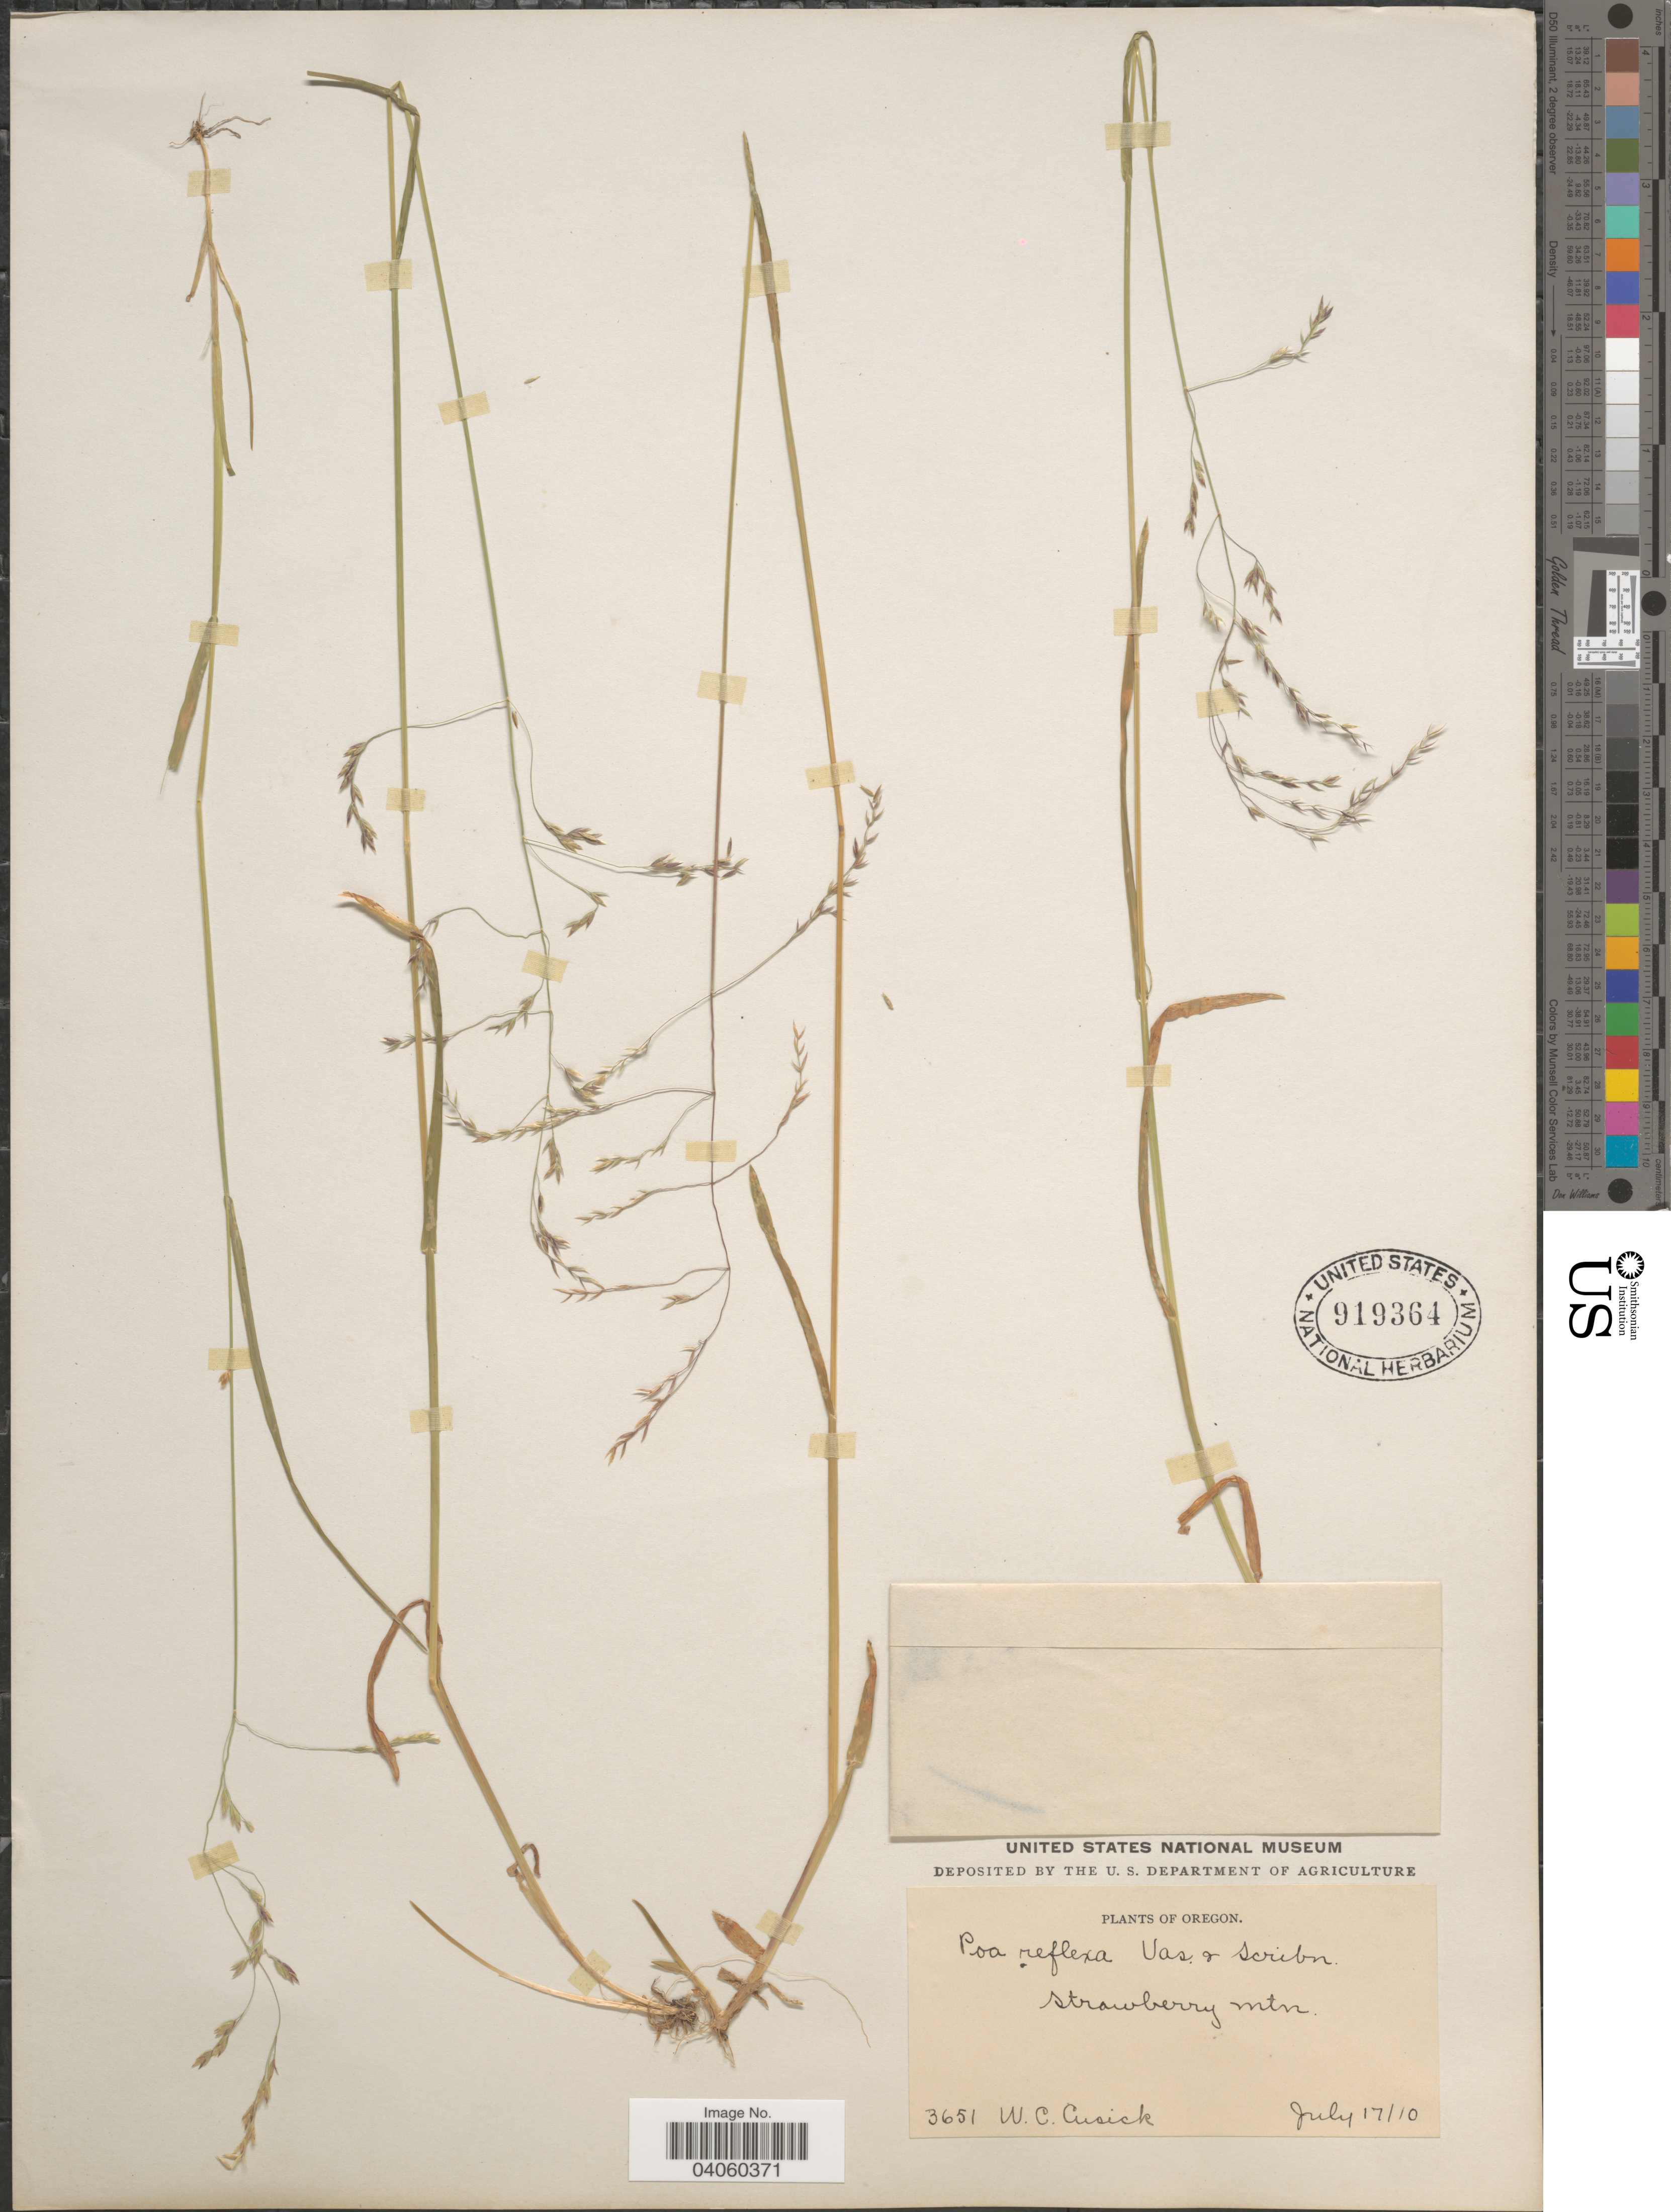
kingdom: Plantae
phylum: Tracheophyta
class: Liliopsida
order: Poales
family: Poaceae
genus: Poa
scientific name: Poa leptocoma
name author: Trin.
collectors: W. C. Cusick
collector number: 3651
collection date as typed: Transcribed d/m/y: 17/7/10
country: United States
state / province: Oregon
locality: Strawberry Mtn.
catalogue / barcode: US 919364